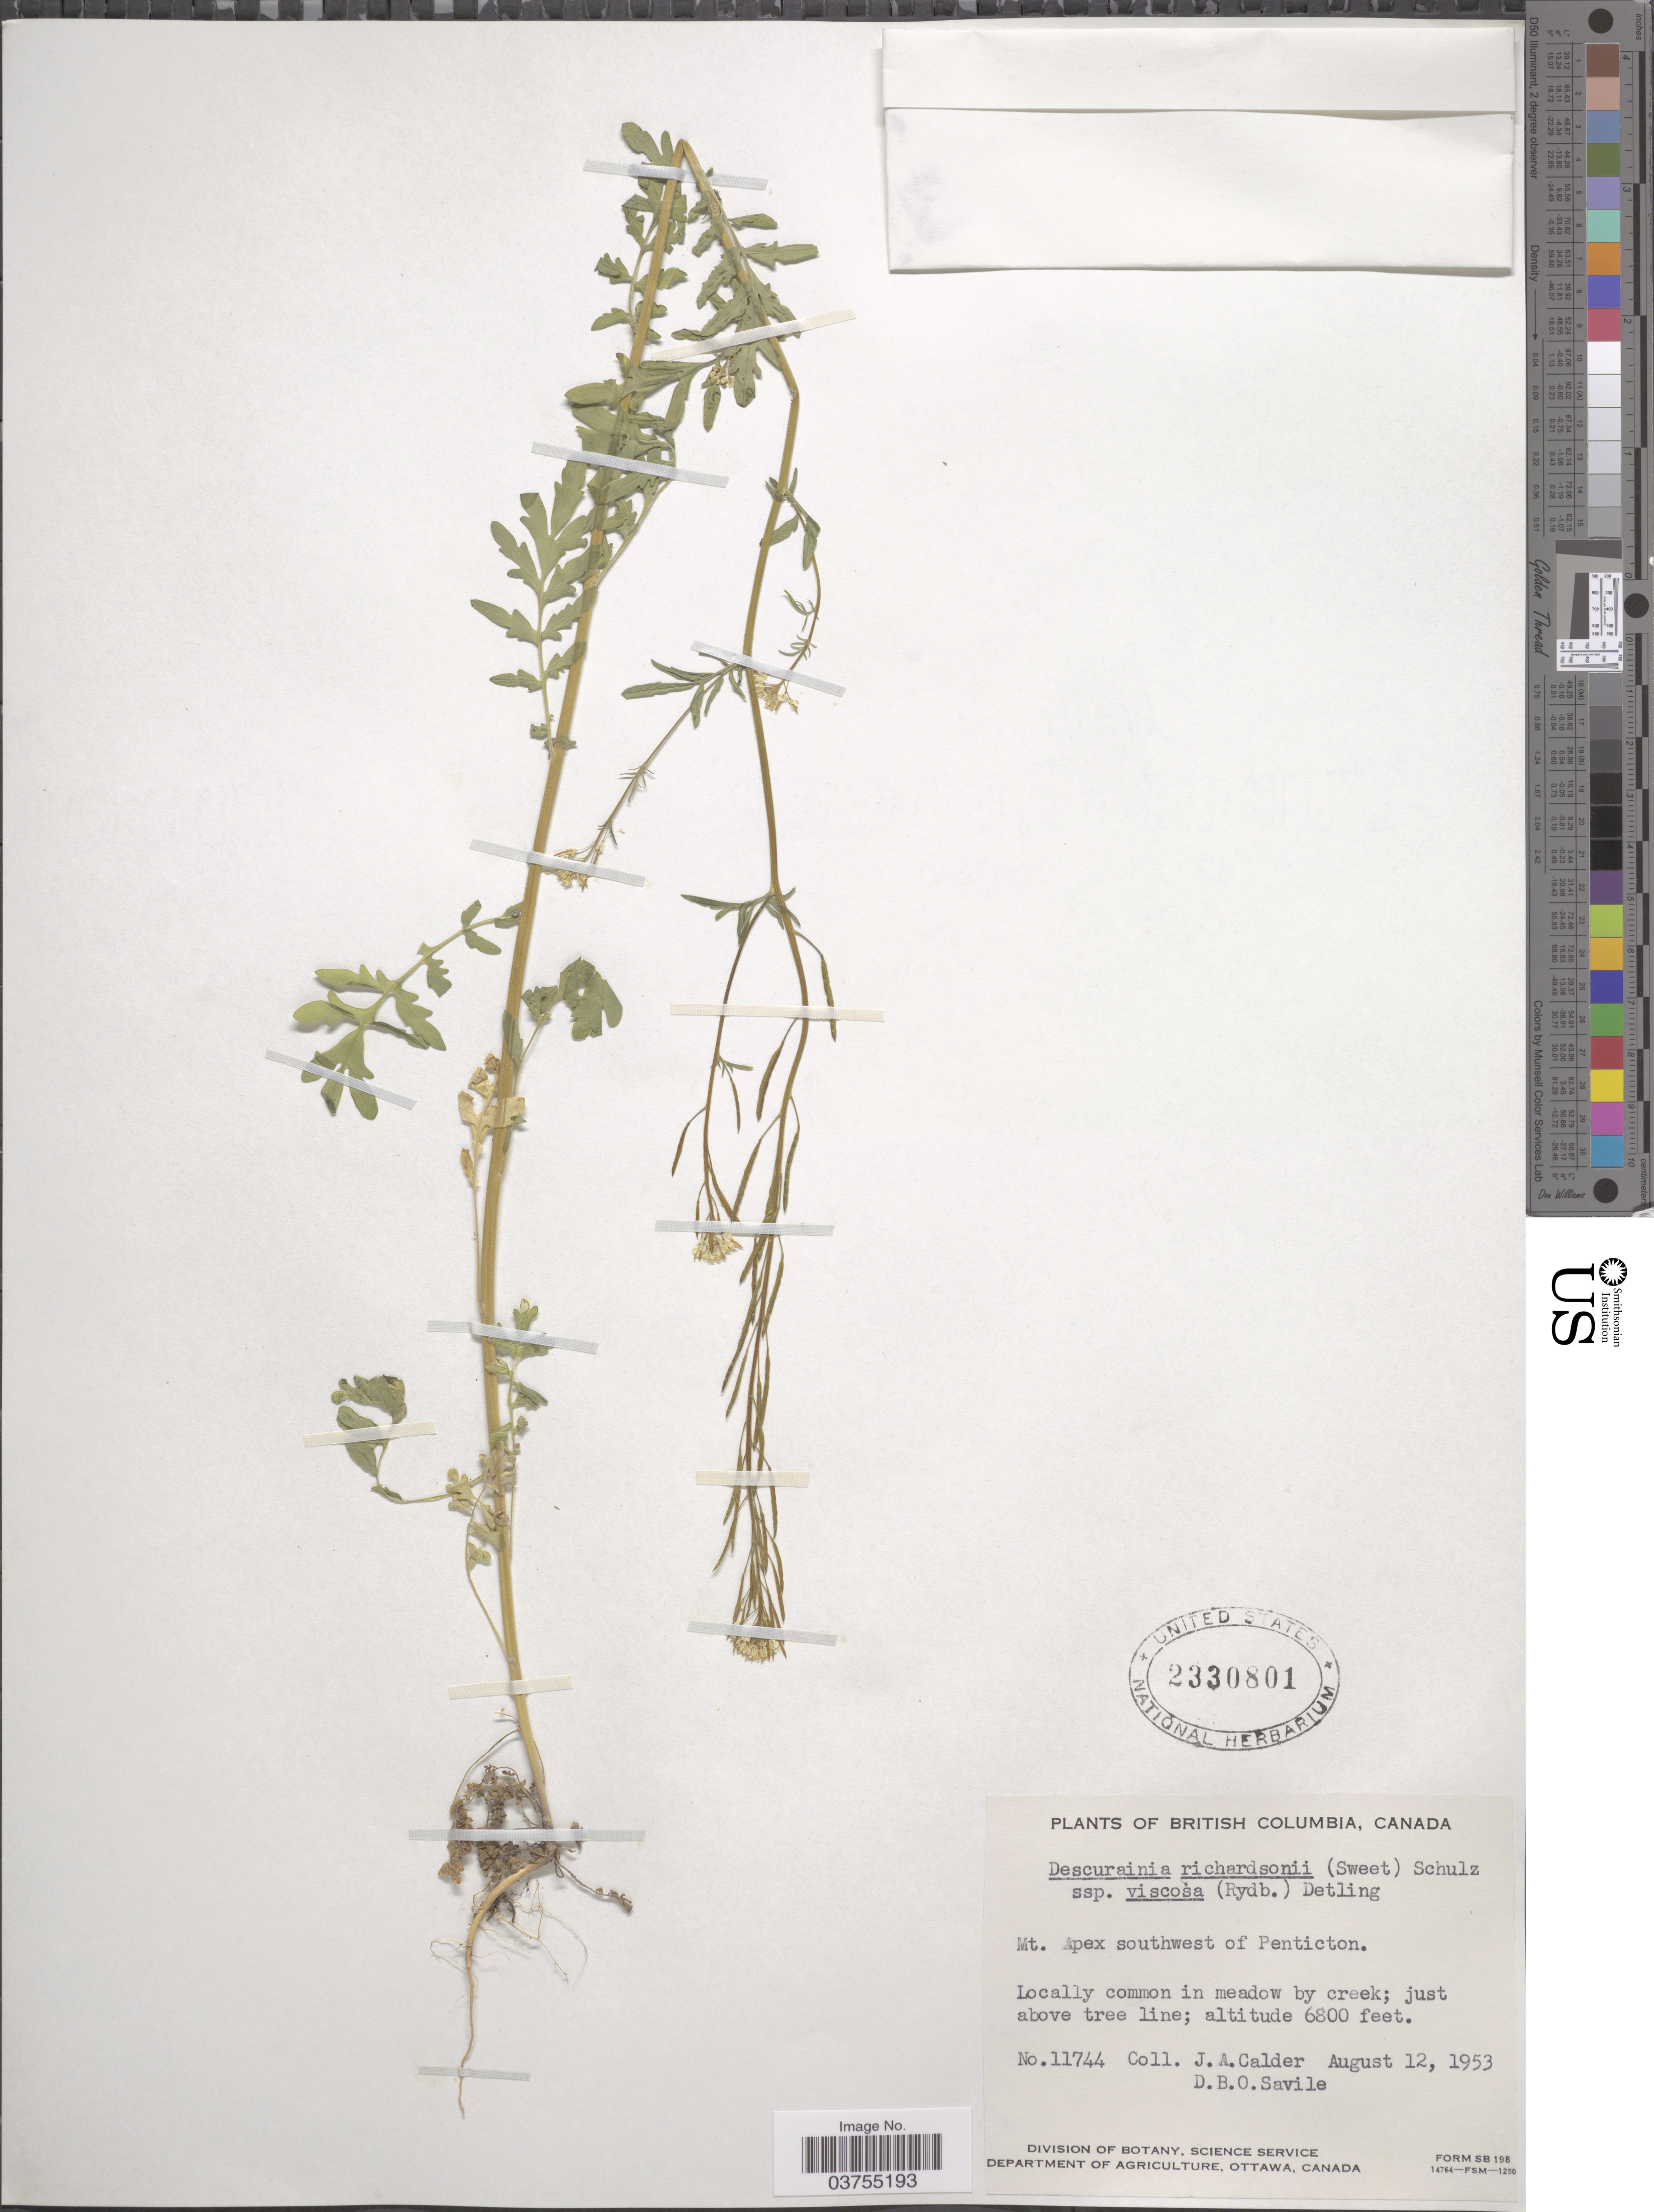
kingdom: Plantae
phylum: Tracheophyta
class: Magnoliopsida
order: Brassicales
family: Brassicaceae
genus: Descurainia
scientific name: Descurainia richardsonii subsp. viscosa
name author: (Rydb.) Detling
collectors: J. A. Calder & D. Savile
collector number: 11744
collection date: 1953-08-12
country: Canada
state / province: British Columbia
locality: Mt. Apex southwest of Penticton. In meadow by creek; just above tree line.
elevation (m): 2073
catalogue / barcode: US 2330801